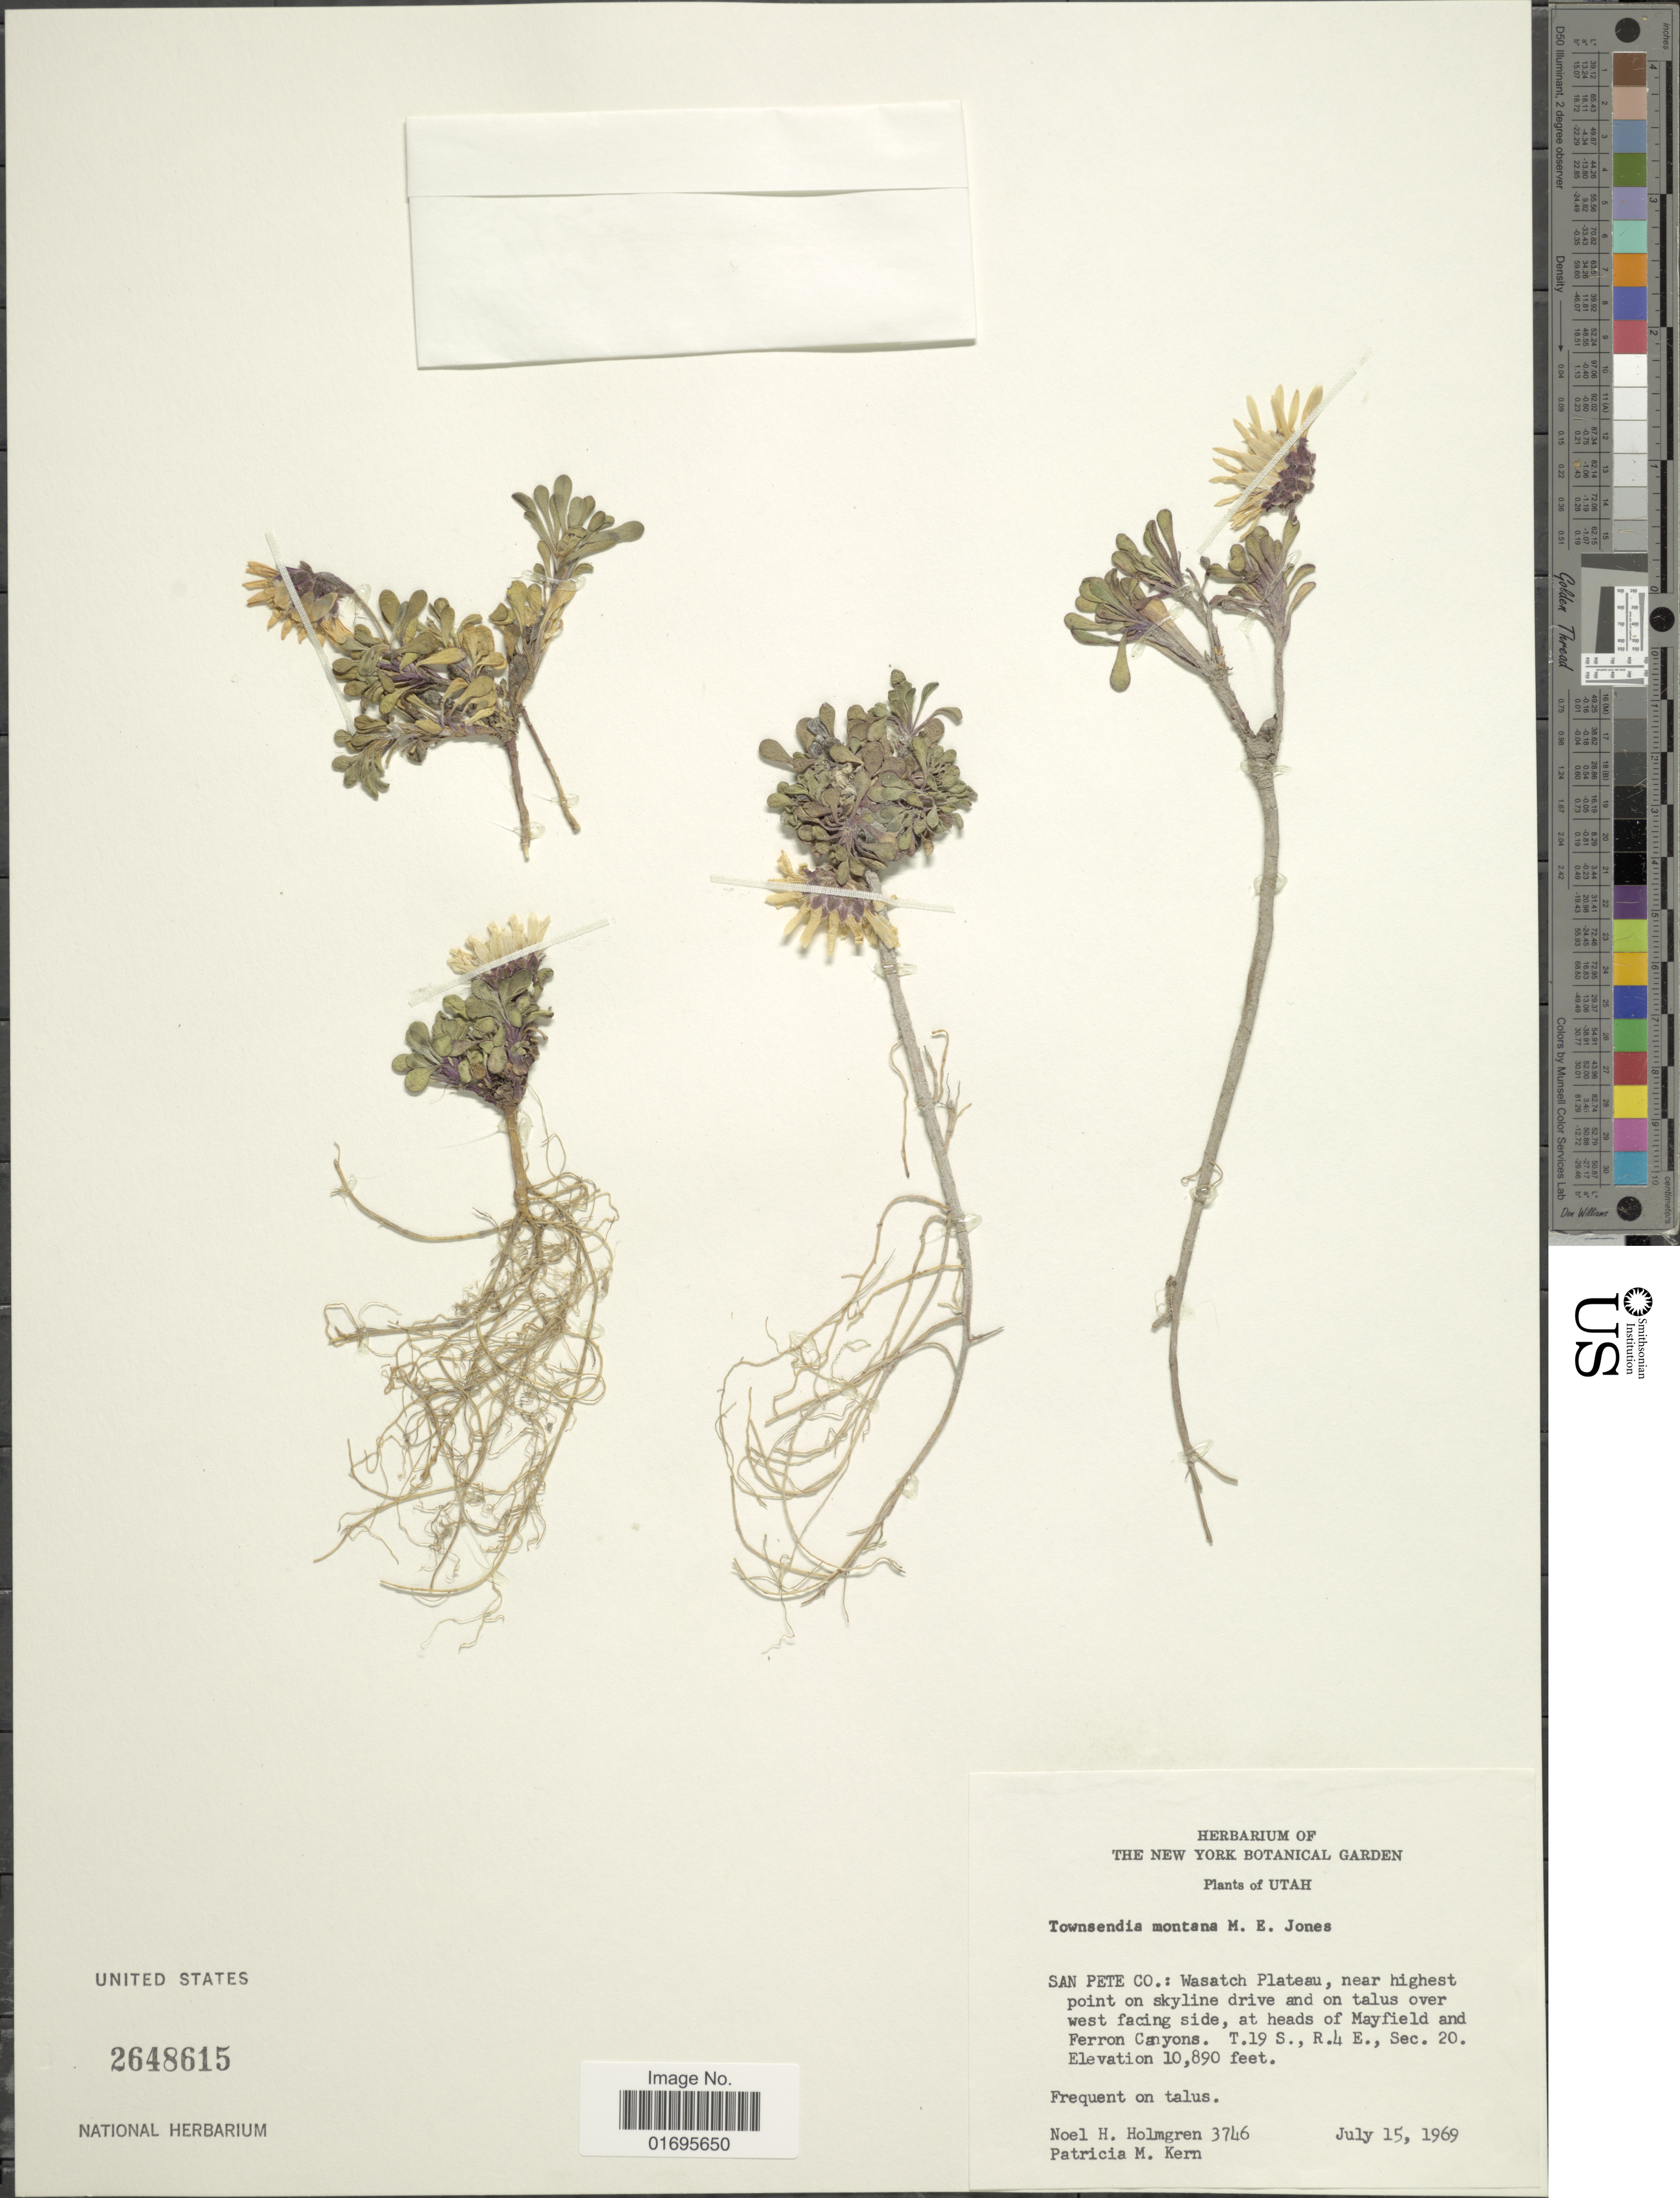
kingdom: Plantae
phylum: Tracheophyta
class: Magnoliopsida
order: Asterales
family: Asteraceae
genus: Townsendia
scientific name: Townsendia montana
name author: M.E. Jones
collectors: N. H. Holmgren & P. M. Kern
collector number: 3746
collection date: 1969-07-15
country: United States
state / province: Utah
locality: San Pete Co.: Wasatch Plateau, near highest point on skyline drive and on talus over west facing side, at heads of Maryfield and Ferron Canyons, T.19 S., R.4E., Sec. 20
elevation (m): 3319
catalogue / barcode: US 2648615